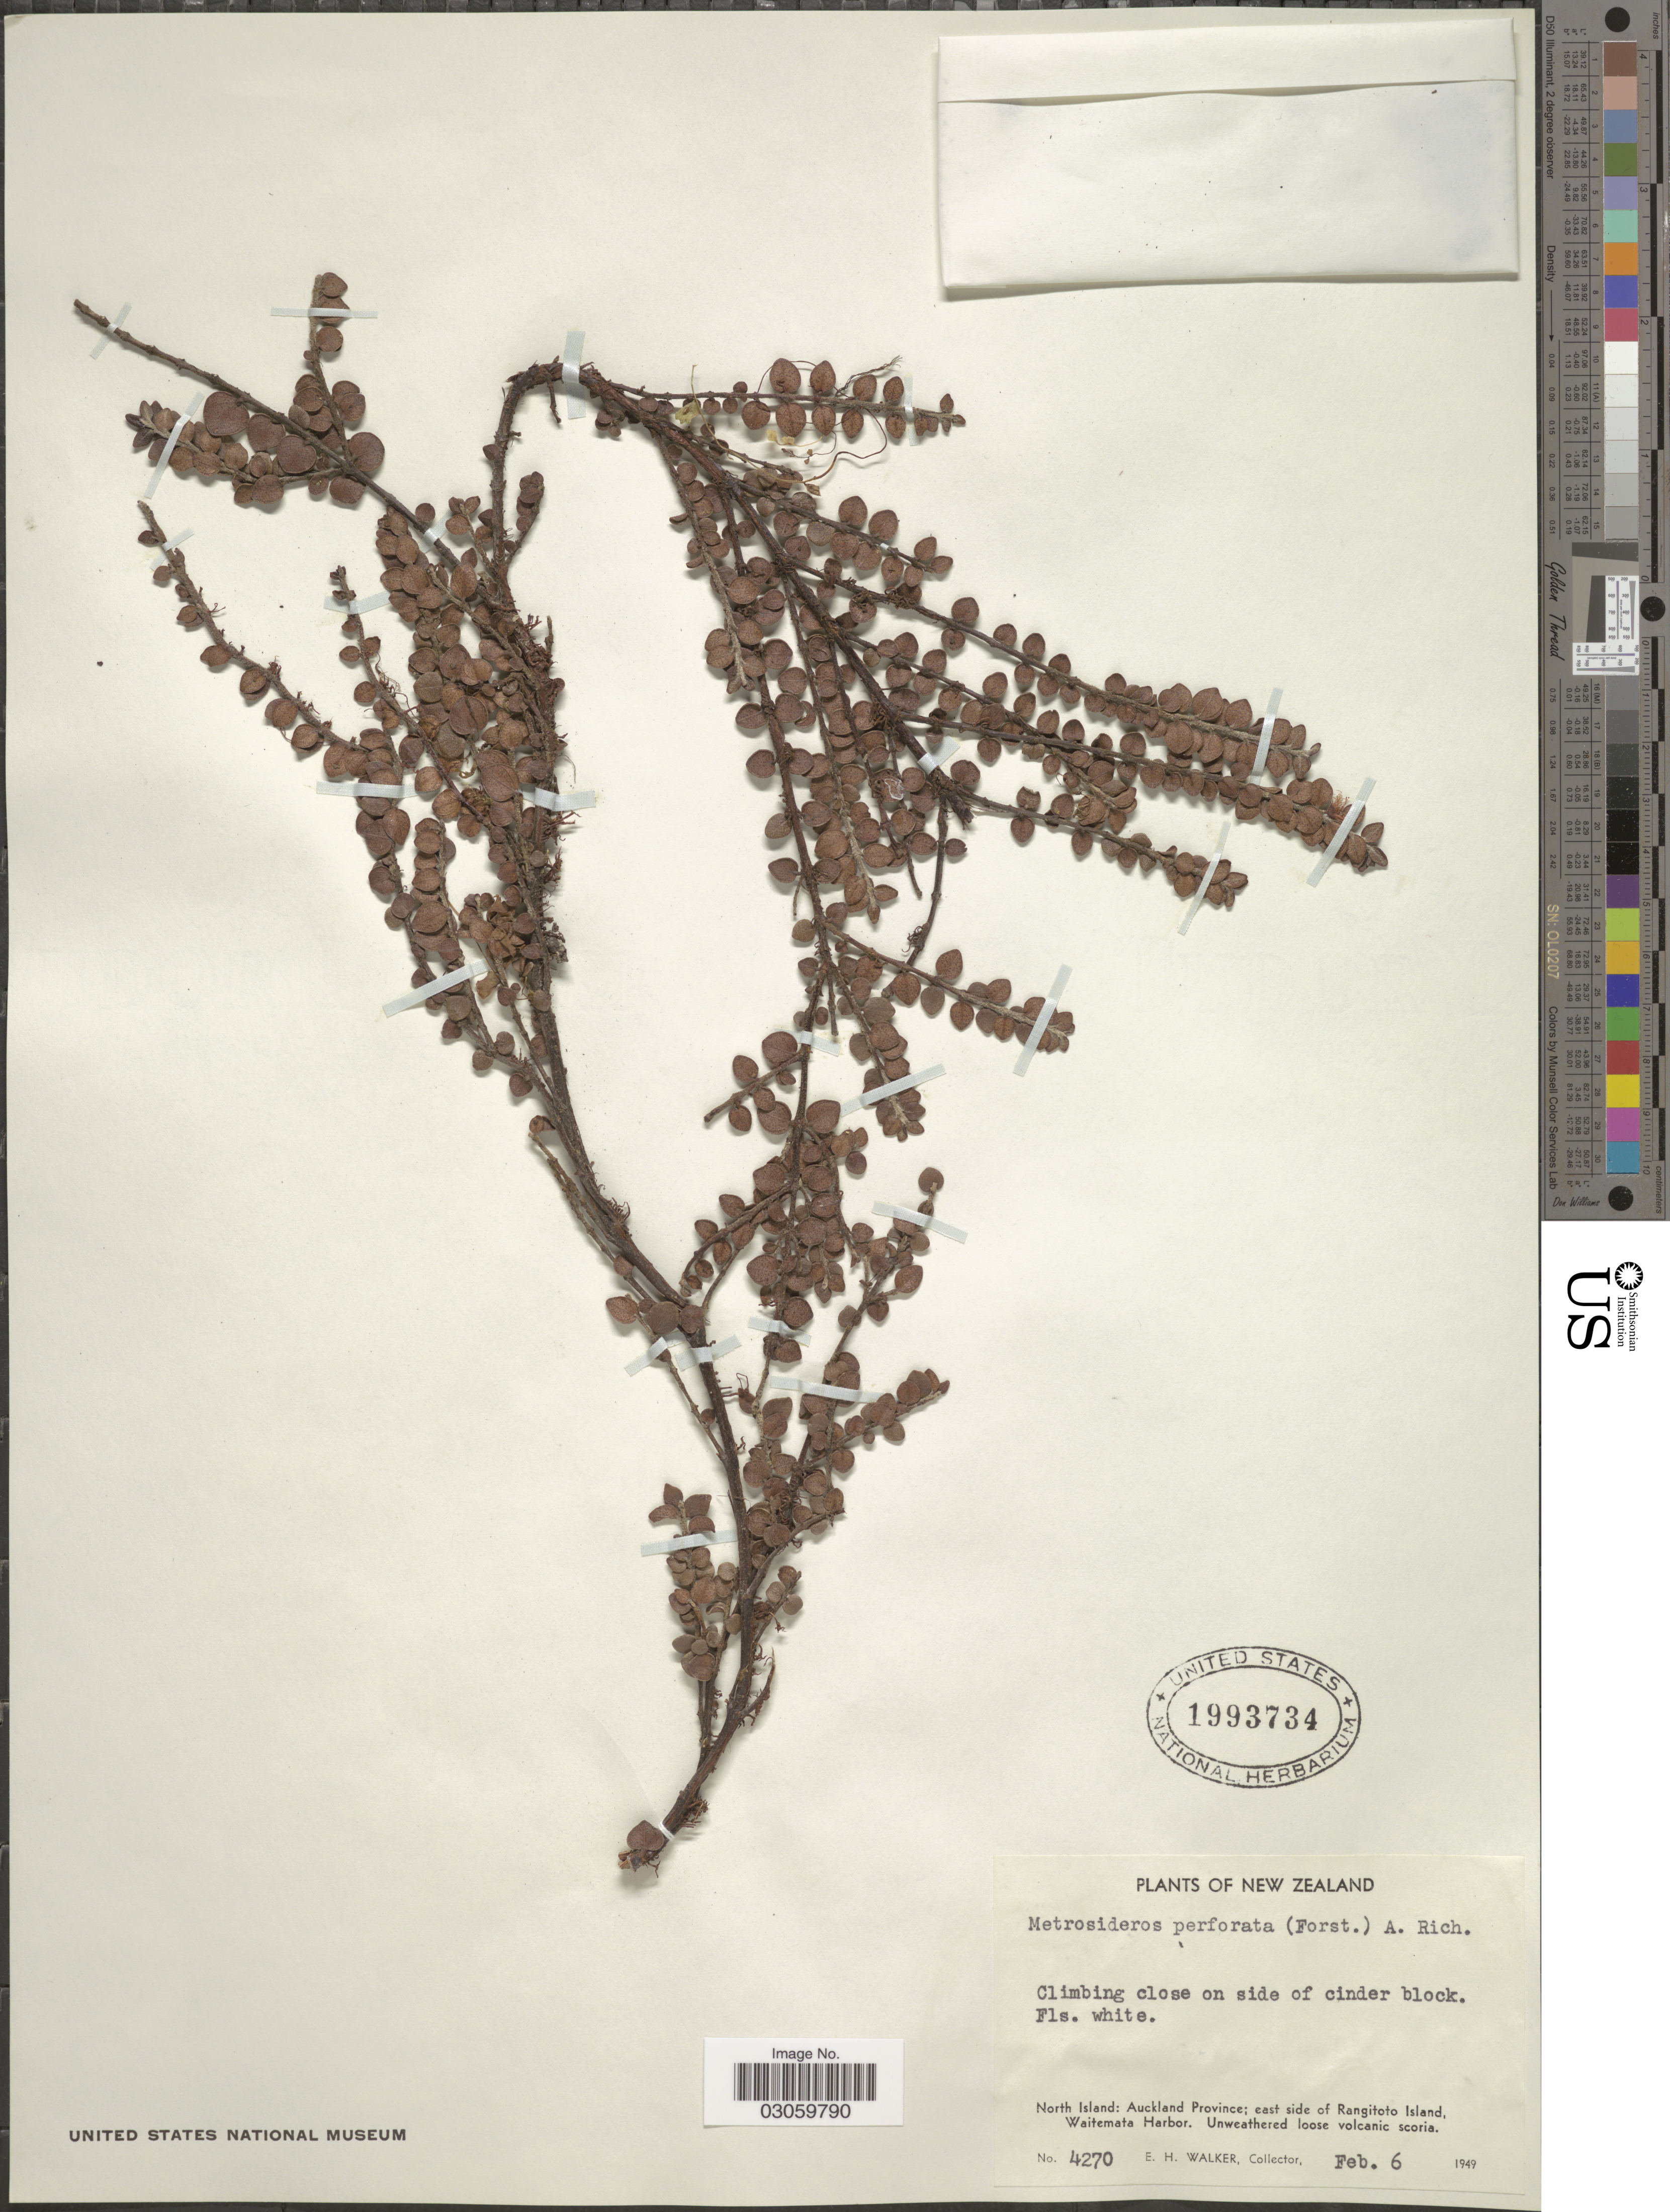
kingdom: Plantae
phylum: Tracheophyta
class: Magnoliopsida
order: Myrtales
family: Myrtaceae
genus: Metrosideros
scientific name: Metrosideros perforata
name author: (J.R. Forst. & G. Forst.) Druce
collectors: E. H. Walker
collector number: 4270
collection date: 1949-02-06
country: New Zealand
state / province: Auckland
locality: North Island: east side of Rangitoto Island, Waitemata Harbor.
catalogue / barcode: US 1993734